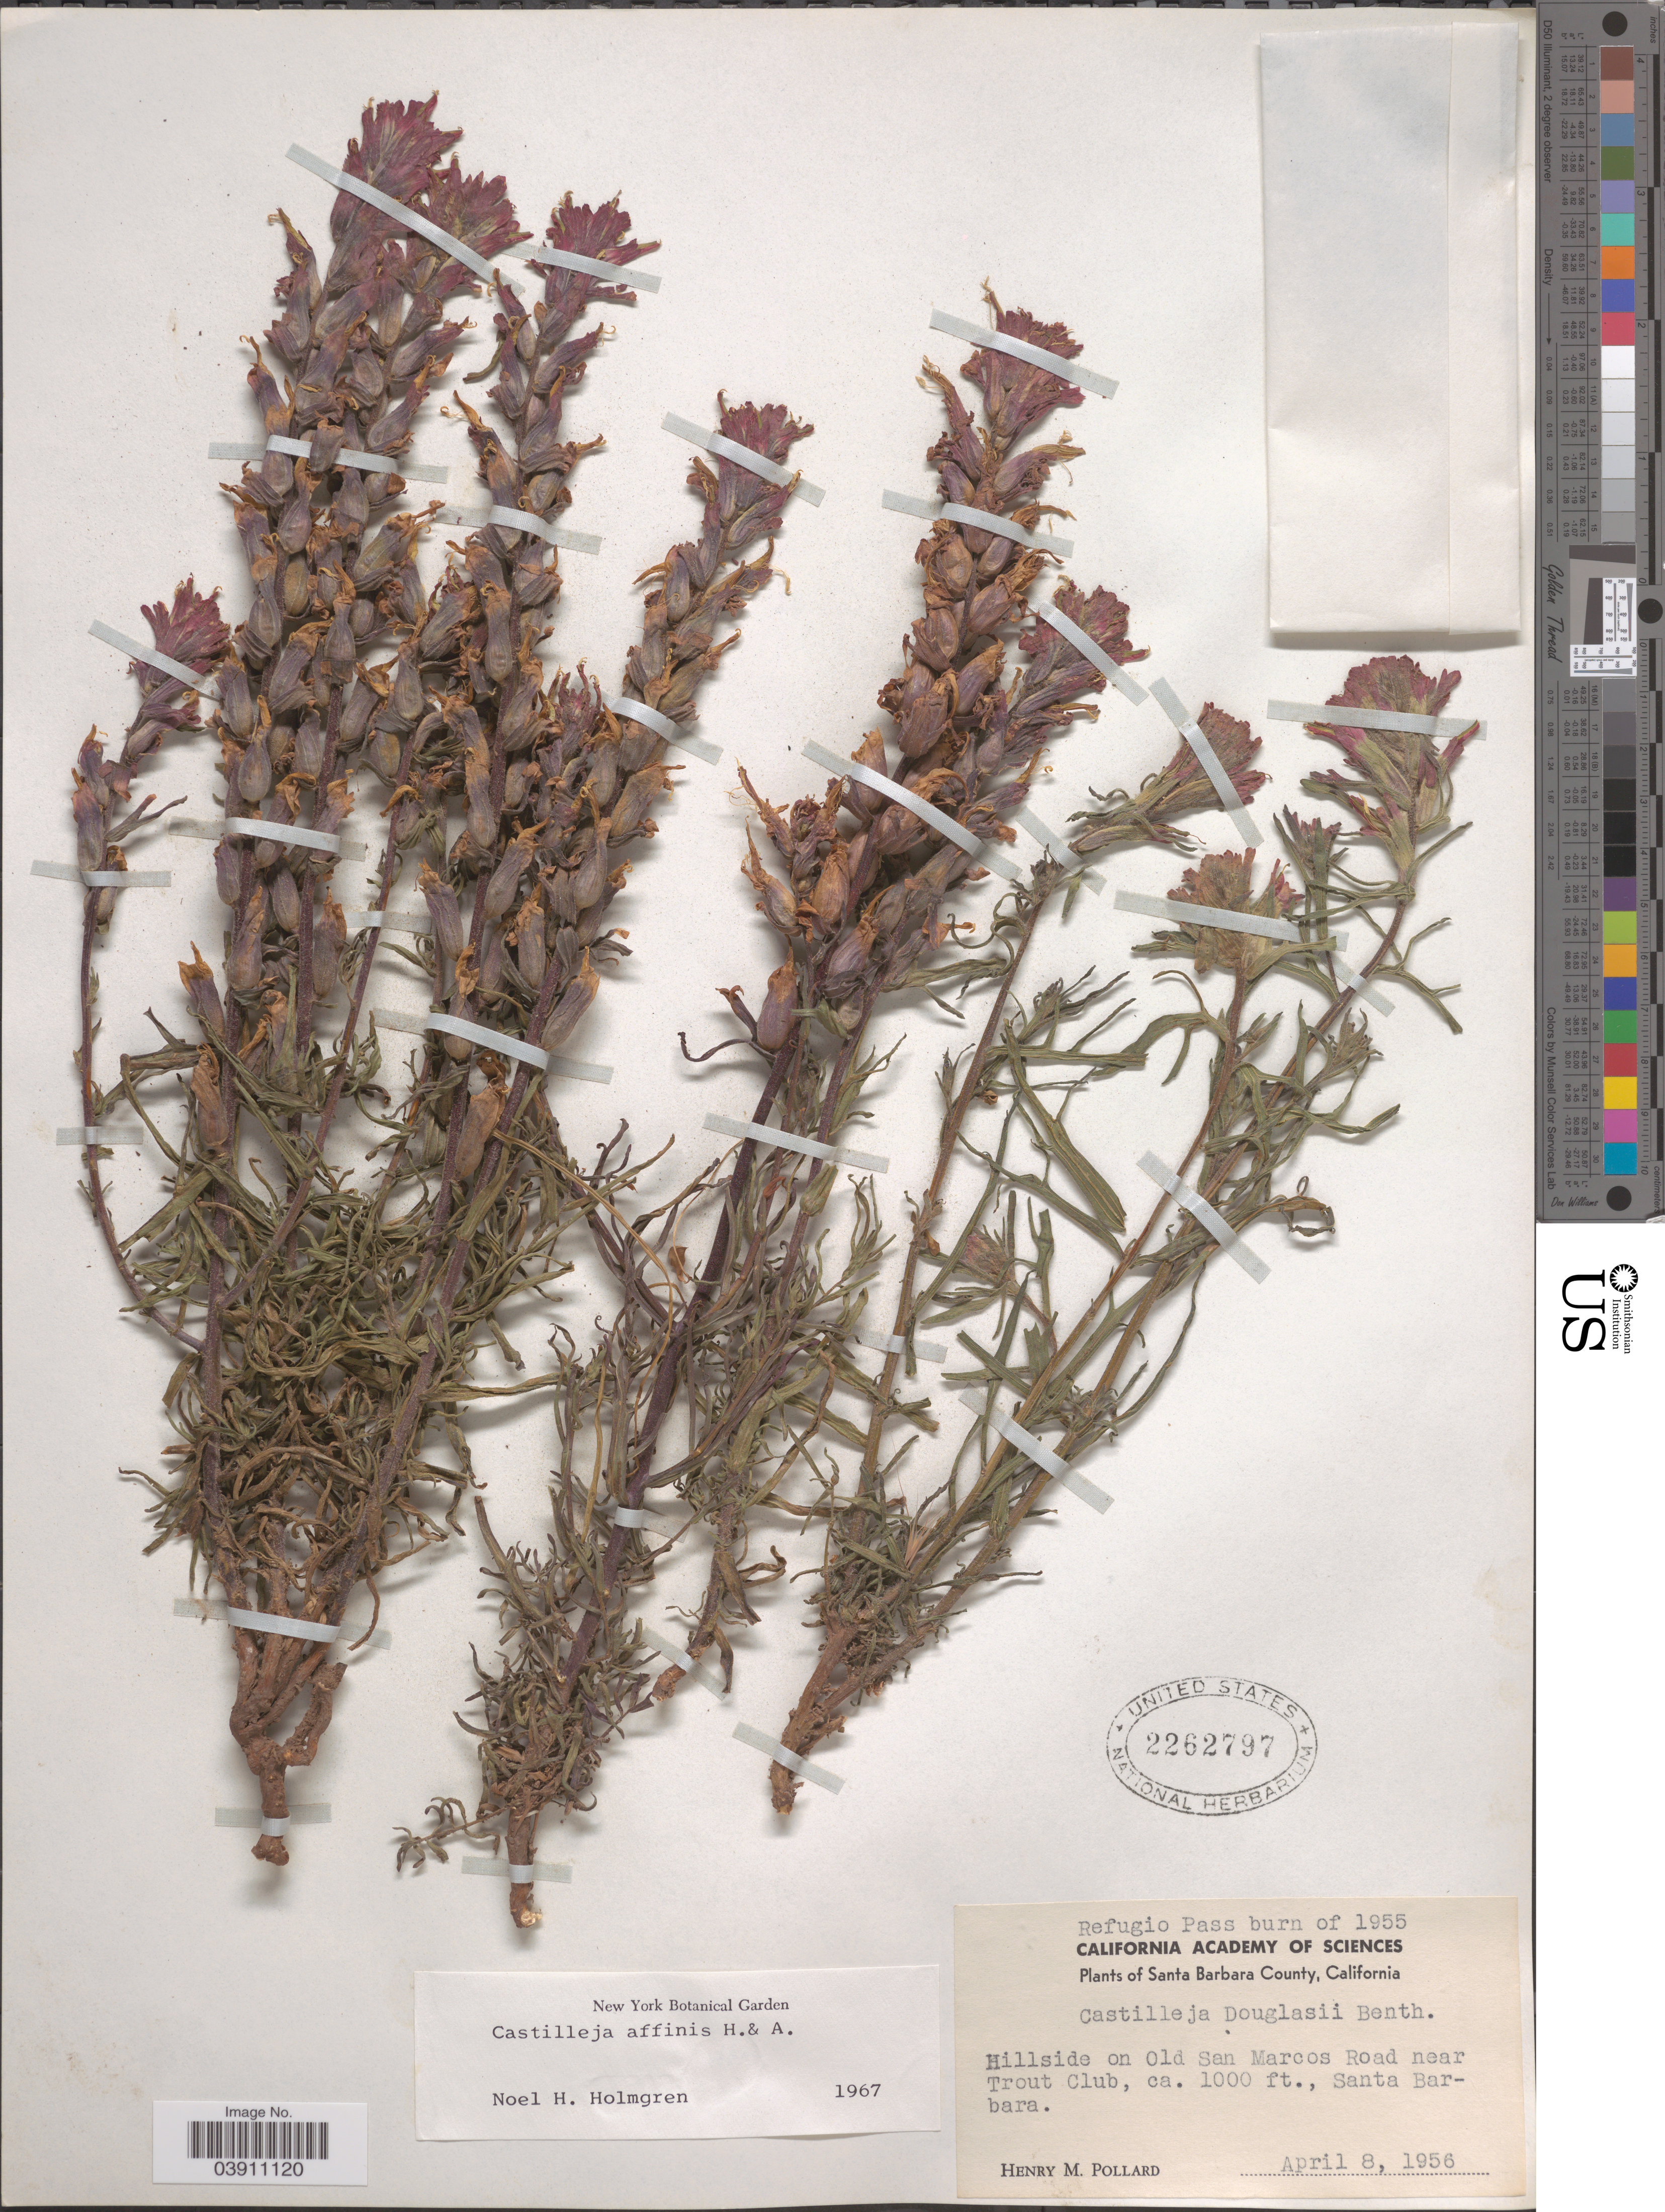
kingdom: Plantae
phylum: Tracheophyta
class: Magnoliopsida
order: Lamiales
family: Orobanchaceae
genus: Castilleja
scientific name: Castilleja affinis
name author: Hook. & Arn.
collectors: H. M. Pollard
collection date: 1956-04-08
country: United States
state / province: California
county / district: Santa Barbara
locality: Santa Barbara County. Hillside on Old San Marcos Road near Trout Club, Santa Barbara.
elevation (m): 305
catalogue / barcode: US 2262797